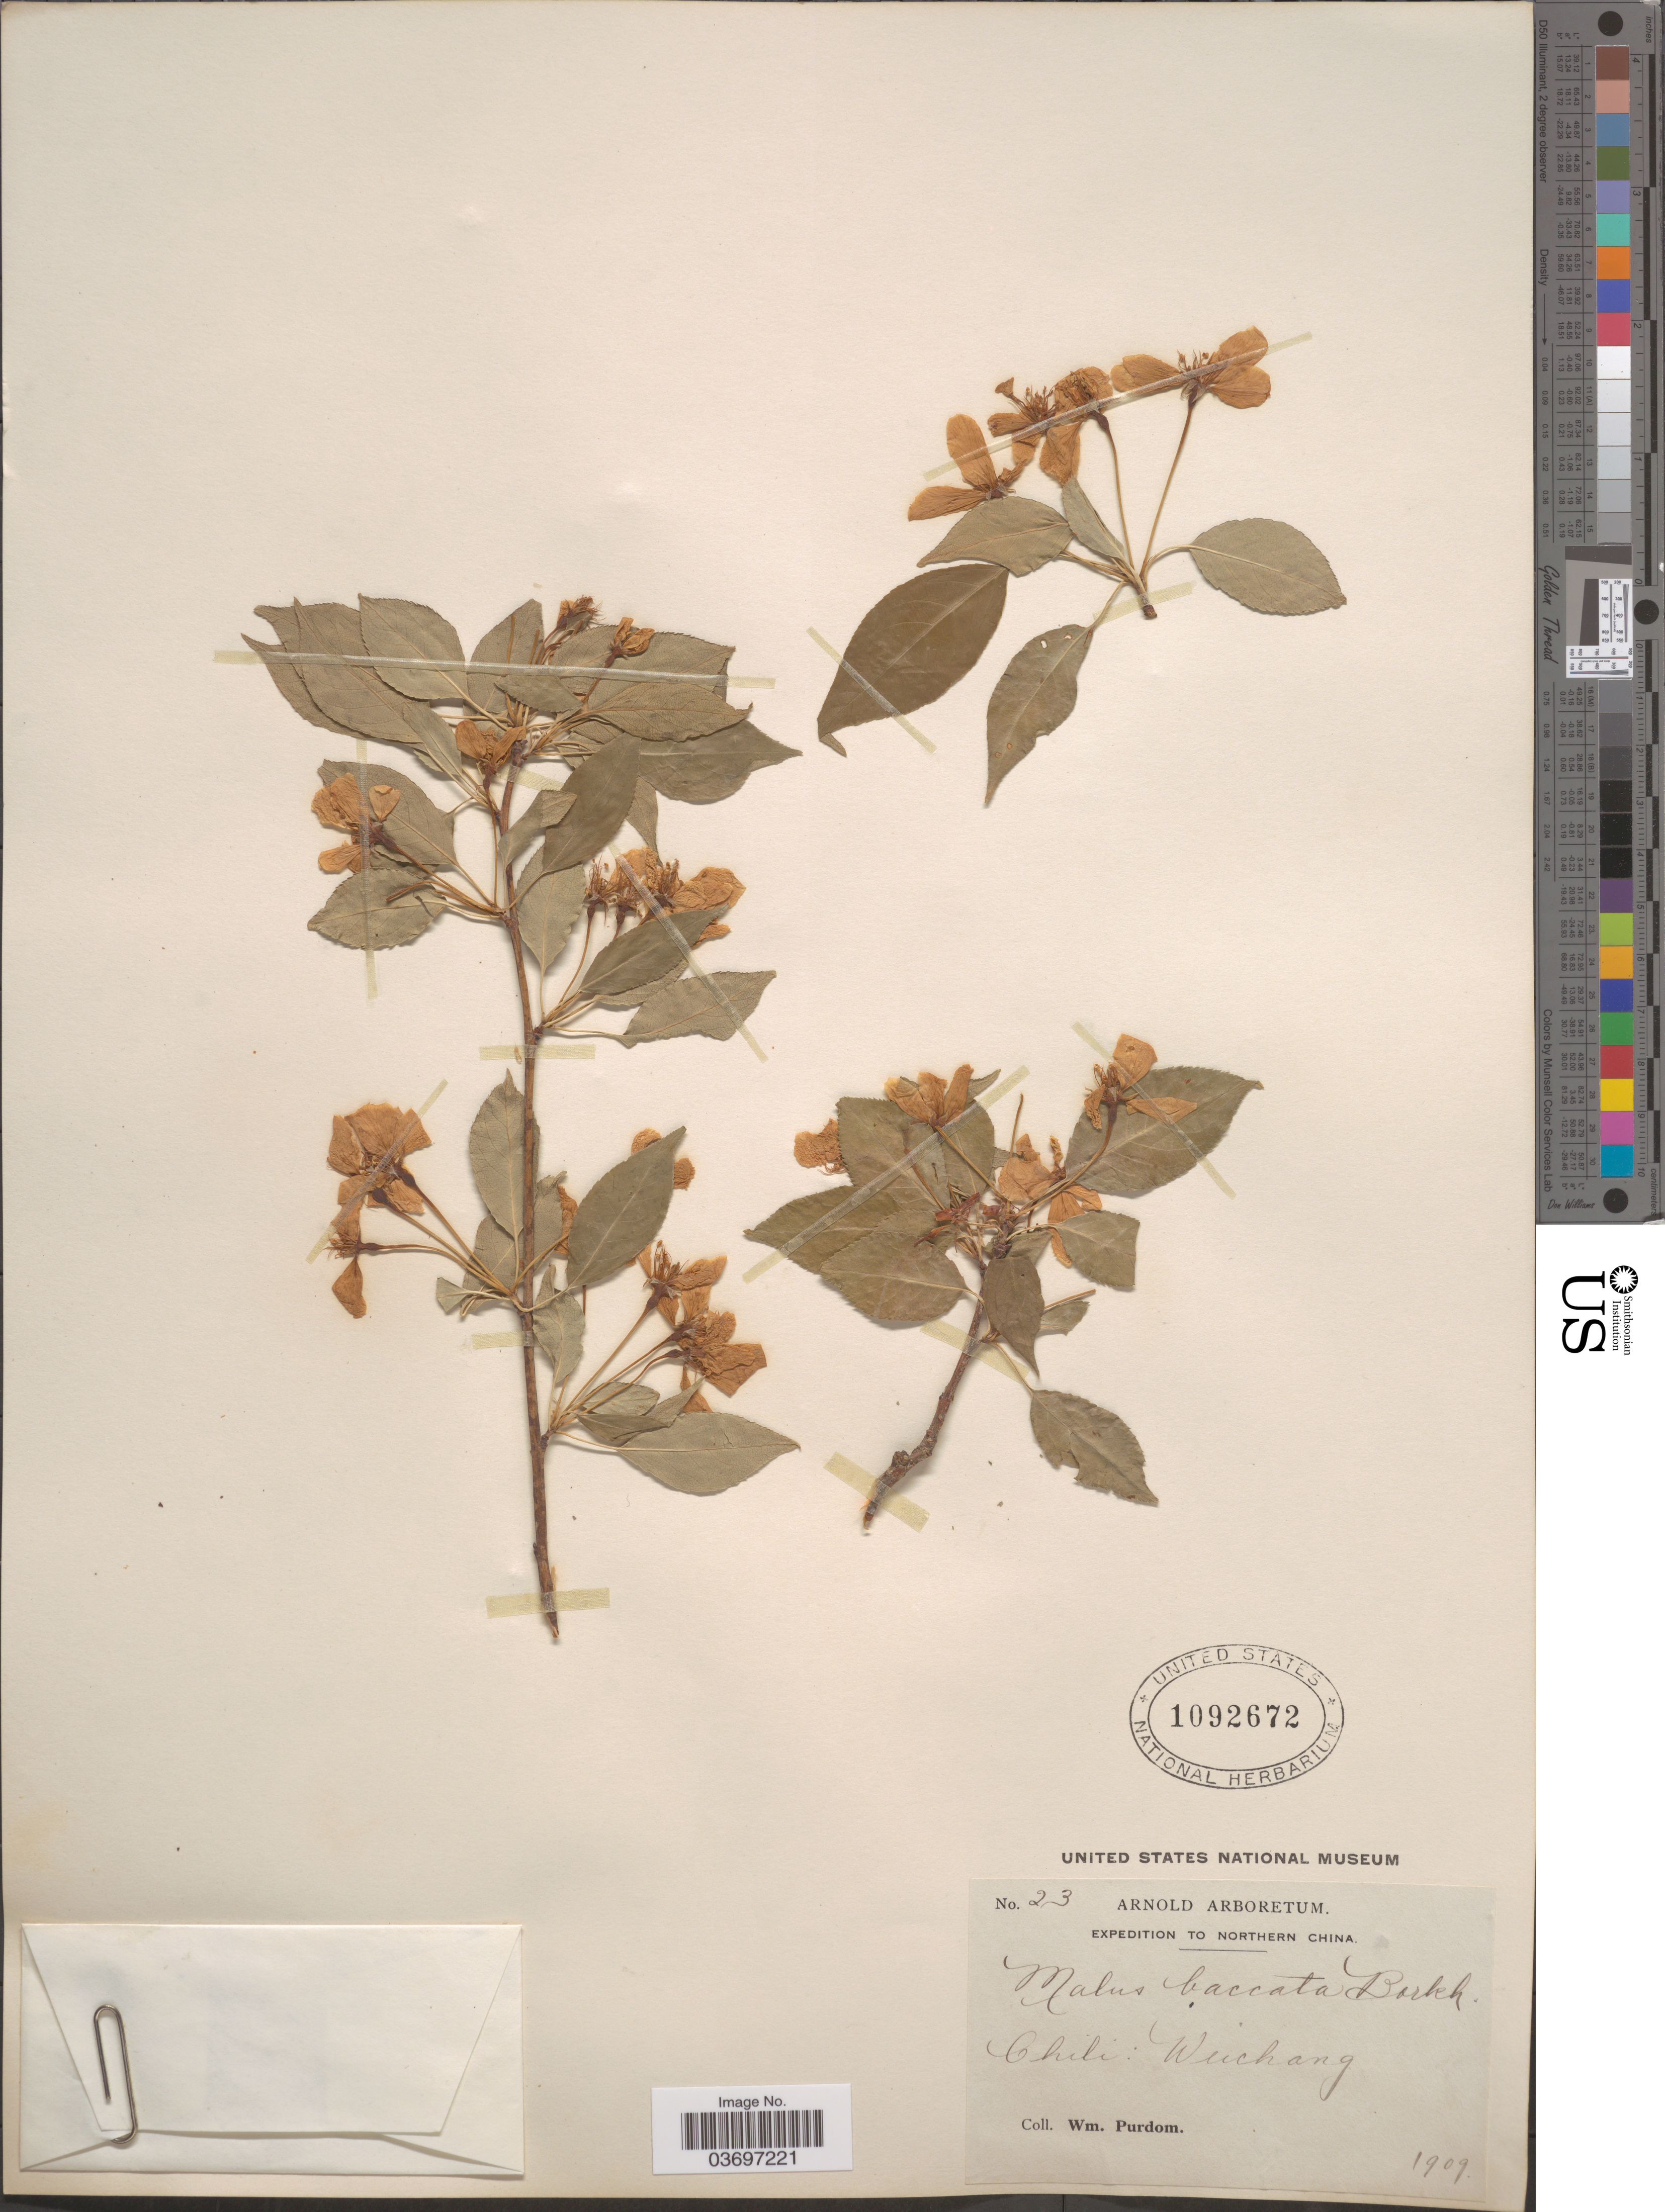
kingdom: Plantae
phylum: Tracheophyta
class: Magnoliopsida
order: Rosales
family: Rosaceae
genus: Malus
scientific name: Malus baccata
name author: (L.) Borkh.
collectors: W. Purdom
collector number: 23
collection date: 1909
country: China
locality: Northern China. Chili: Weichang.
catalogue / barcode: US 1092672